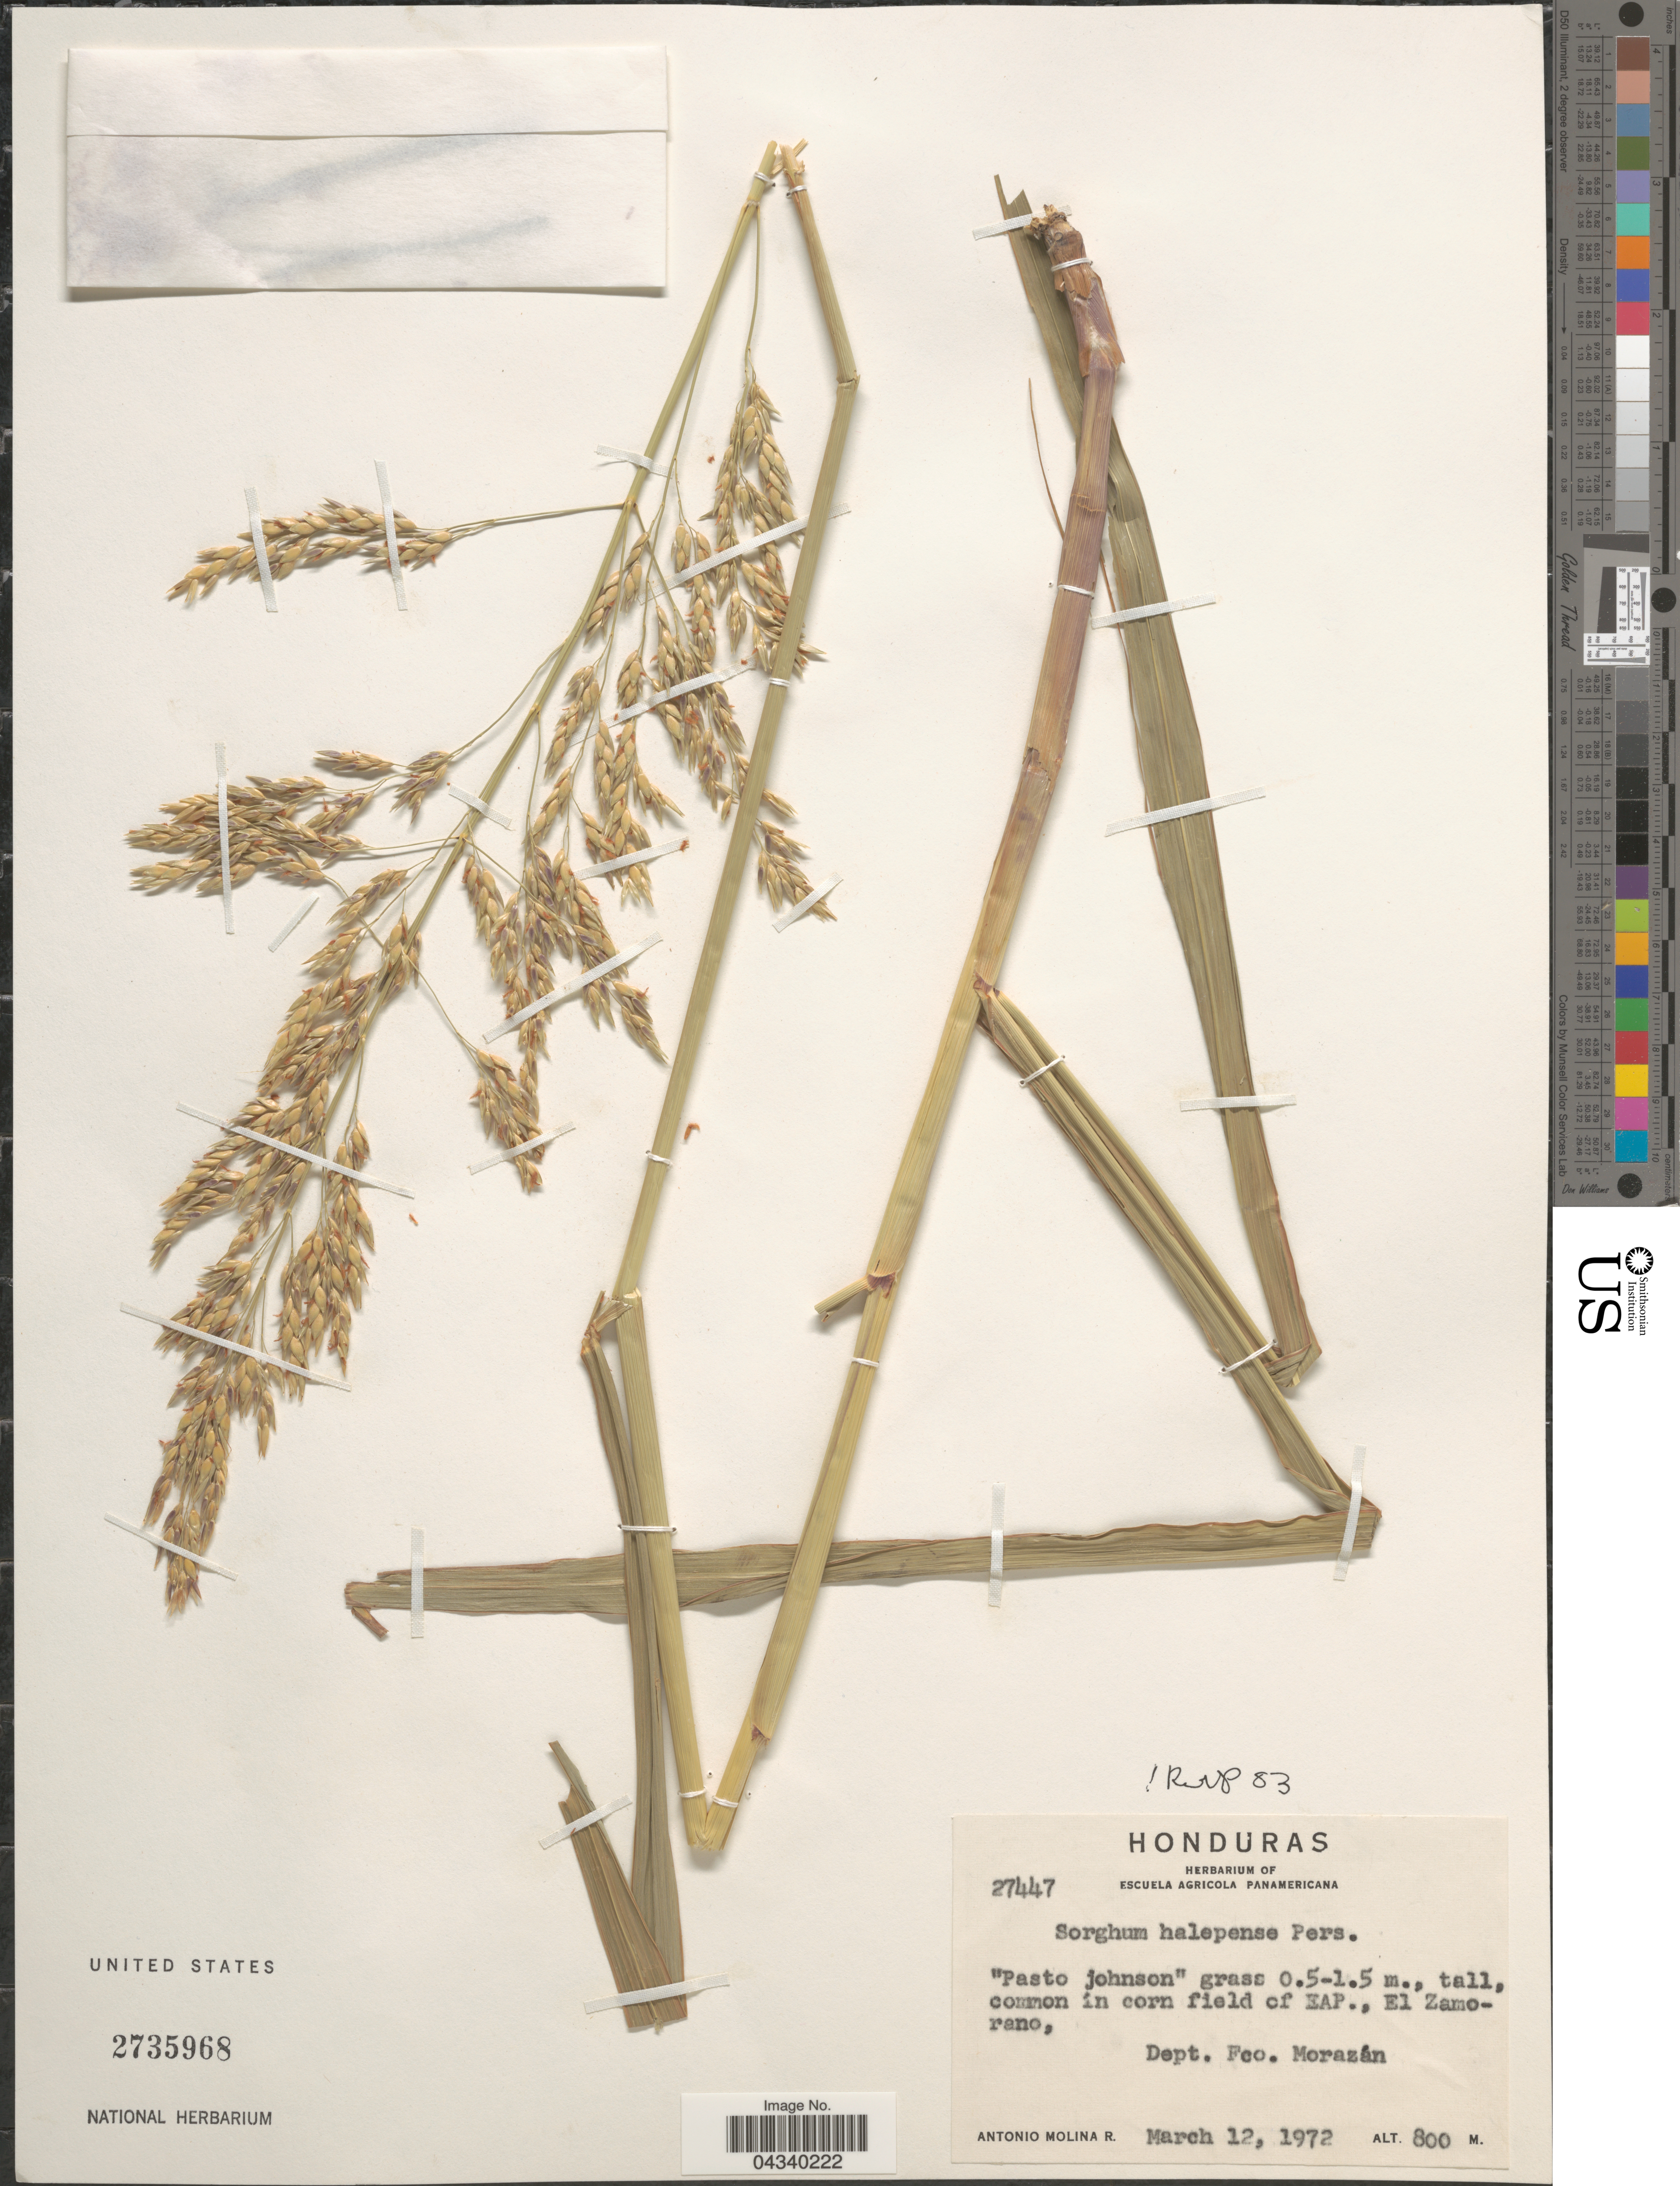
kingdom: Plantae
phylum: Tracheophyta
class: Liliopsida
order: Poales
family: Poaceae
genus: Sorghum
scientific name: Sorghum halepense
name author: (L.) Pers.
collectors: A. Molina R.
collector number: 27477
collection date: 1972-03-12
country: Honduras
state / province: Fco. Morazán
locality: Common in corn field of EAP., El Zamorano, Dept. Fco. Morazán.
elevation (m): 800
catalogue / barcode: US 2735968